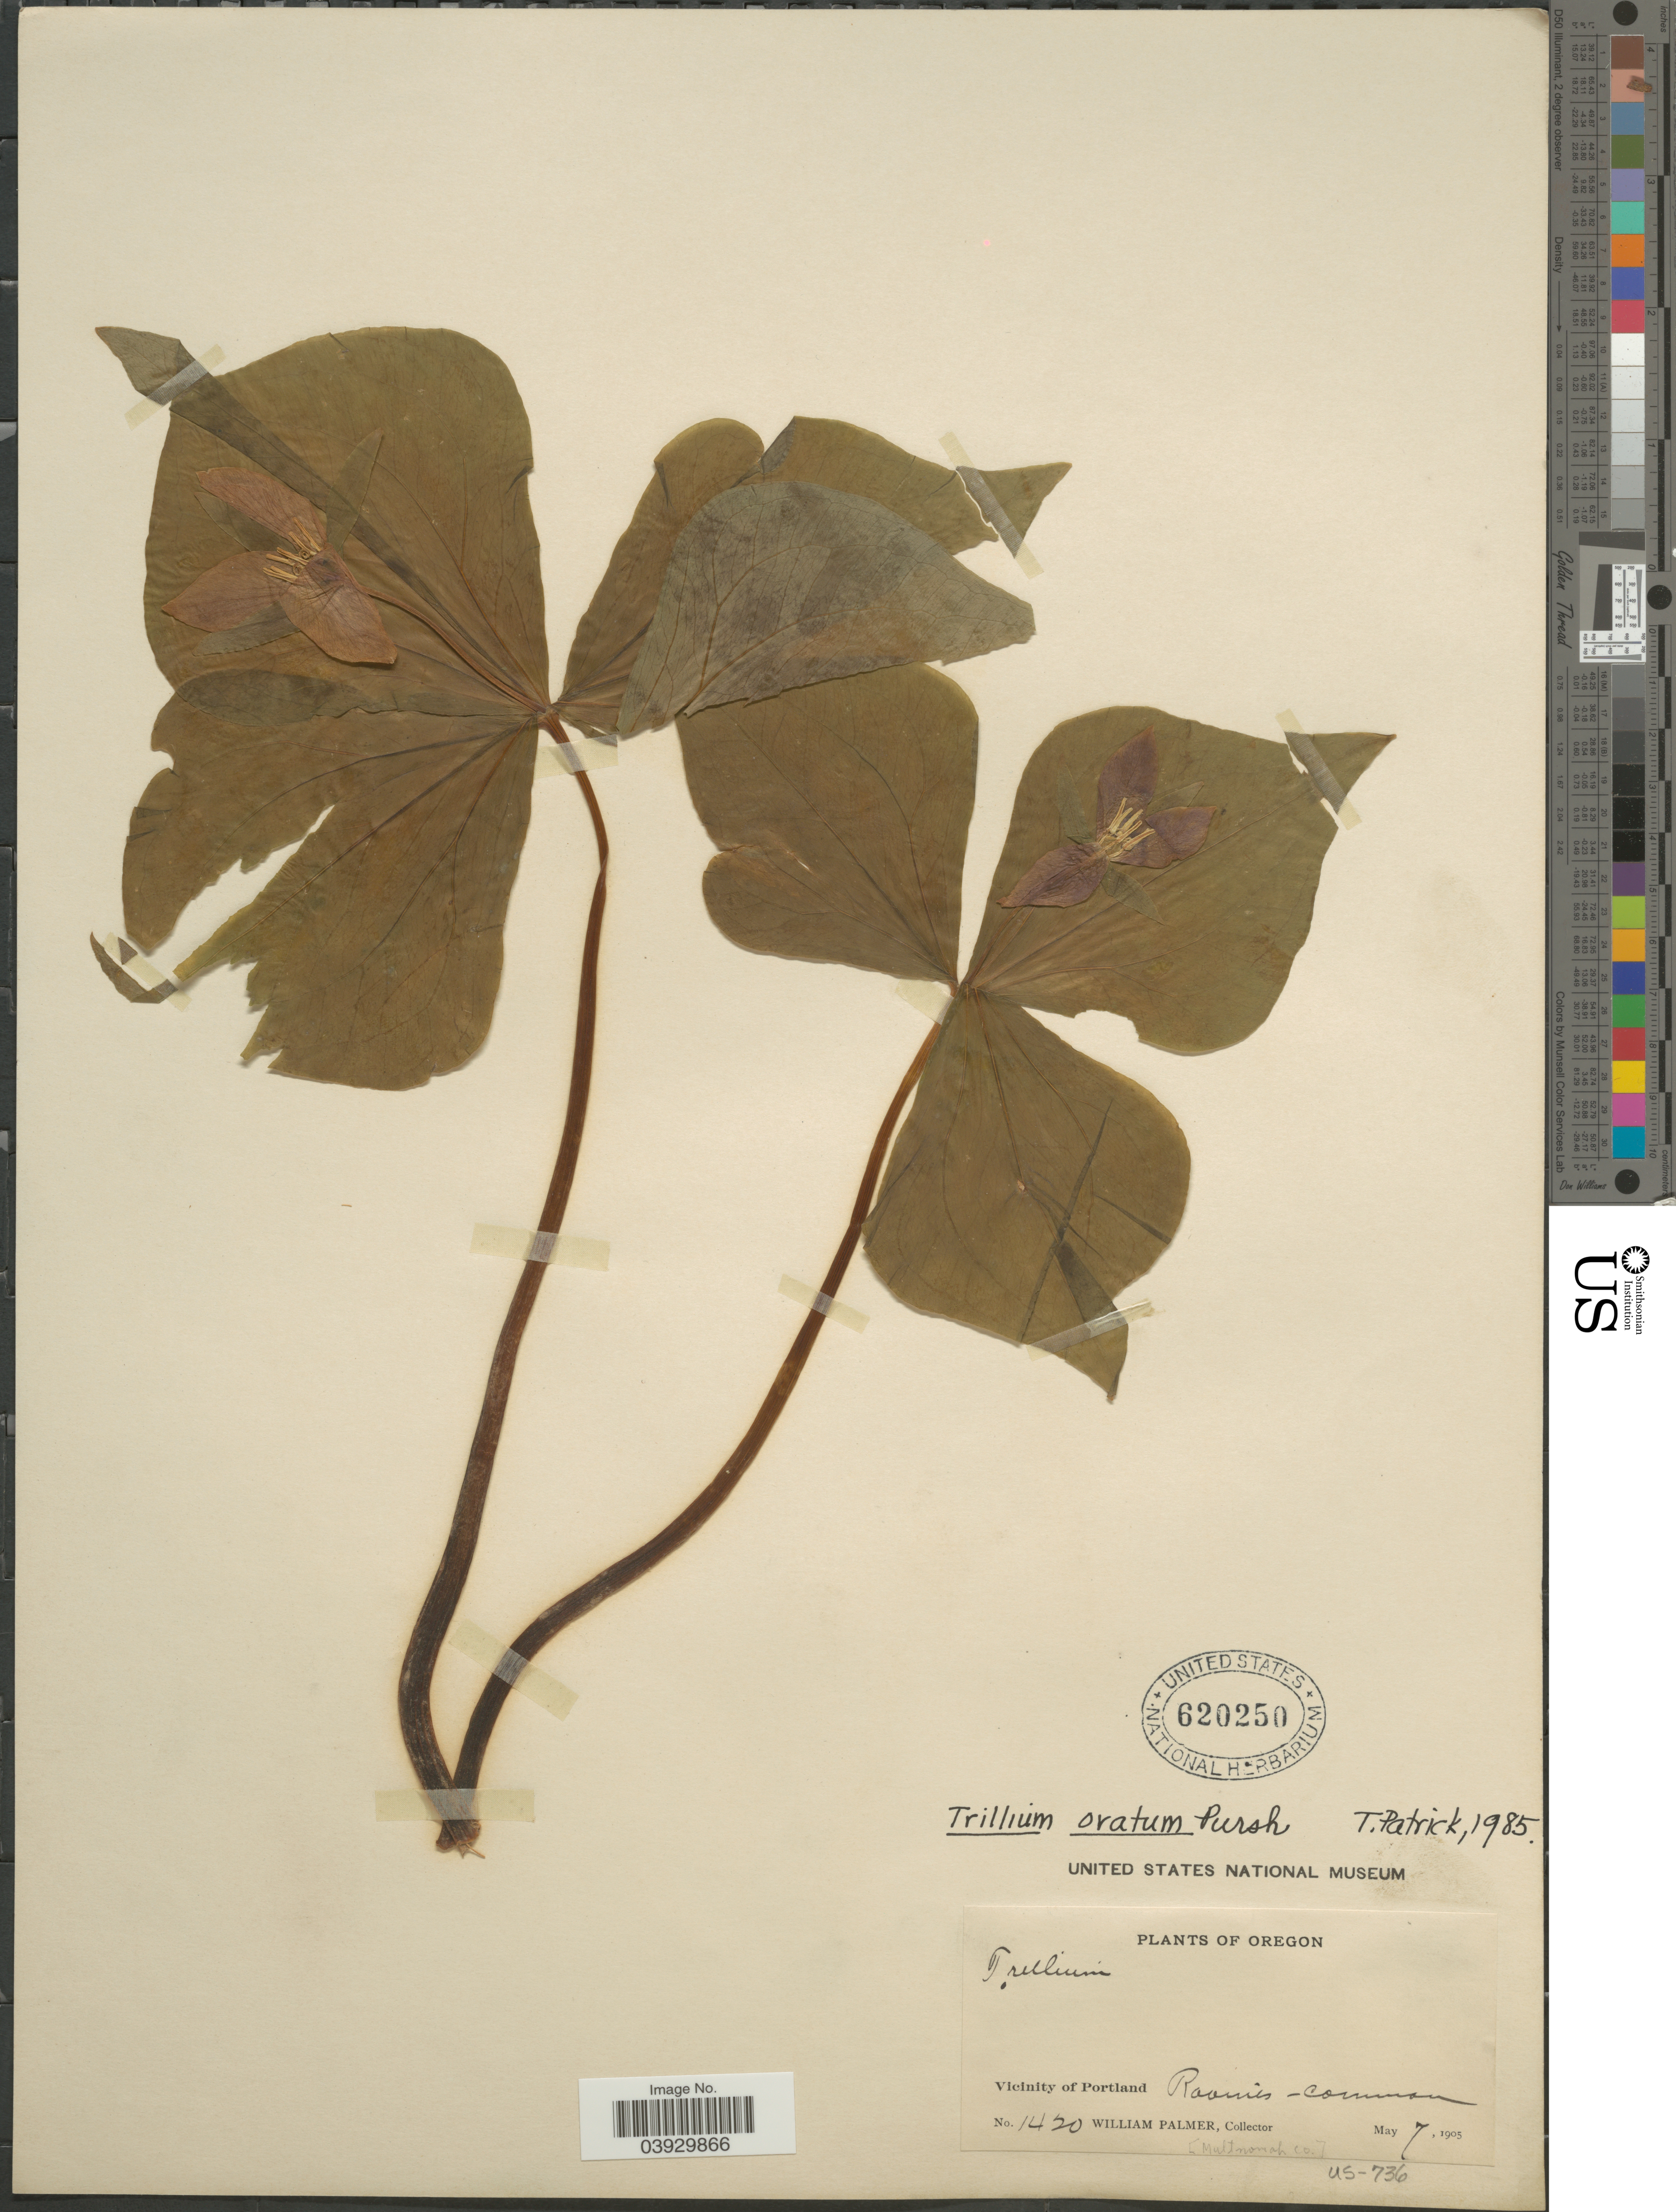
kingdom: Plantae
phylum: Tracheophyta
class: Liliopsida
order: Liliales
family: Melanthiaceae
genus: Trillium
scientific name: Trillium ovatum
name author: Pursh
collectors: W. Palmer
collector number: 1420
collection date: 1905-05-07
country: United States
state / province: Oregon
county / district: Multnomah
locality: Vicinity of Portland. Multnomah Co.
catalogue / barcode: US 620250